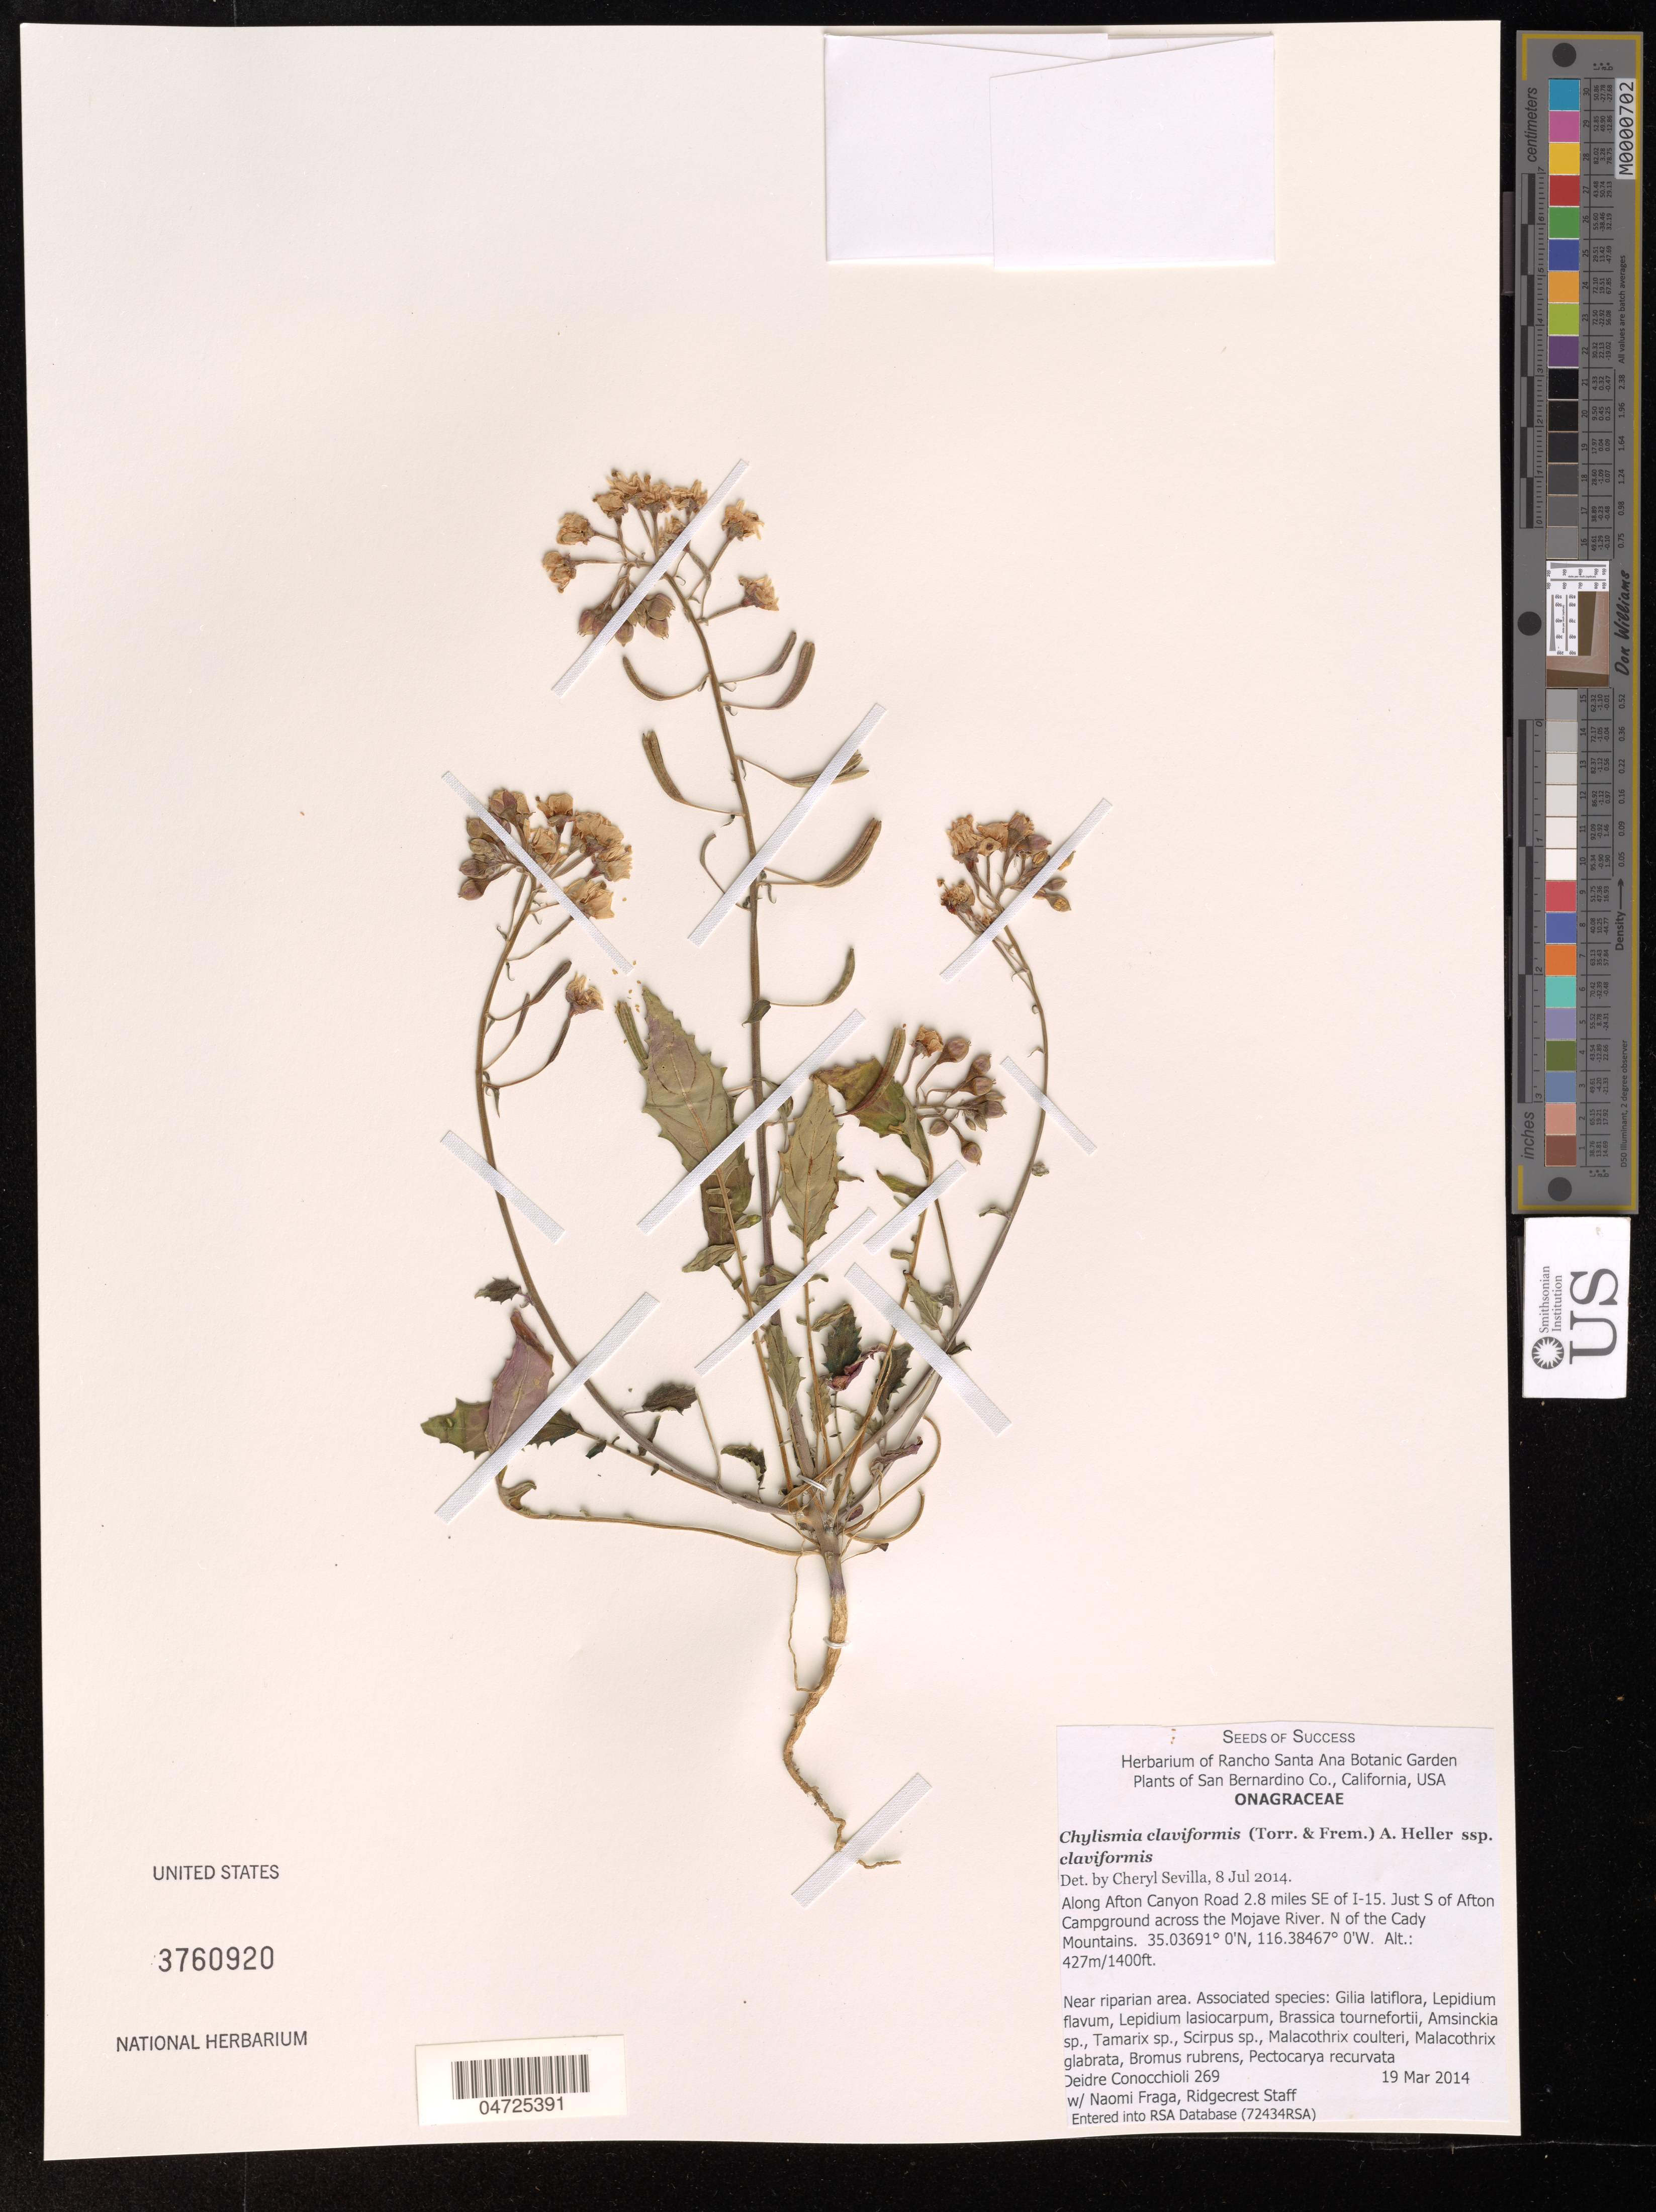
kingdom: Plantae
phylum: Tracheophyta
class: Magnoliopsida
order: Myrtales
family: Onagraceae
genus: Chylismia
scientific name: Chylismia claviformis subsp. claviformis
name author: (Torr. & Frém.) A. Heller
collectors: D. Conocchioli & N. Fraga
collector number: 269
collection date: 2014-03-19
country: United States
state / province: California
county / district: San Bernardino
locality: Along Afton Canyon Road 2.8 mi. SE of I-15, S of Afton Campground across the Mojave River. N of the Cady Mts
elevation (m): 427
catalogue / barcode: US 3760920